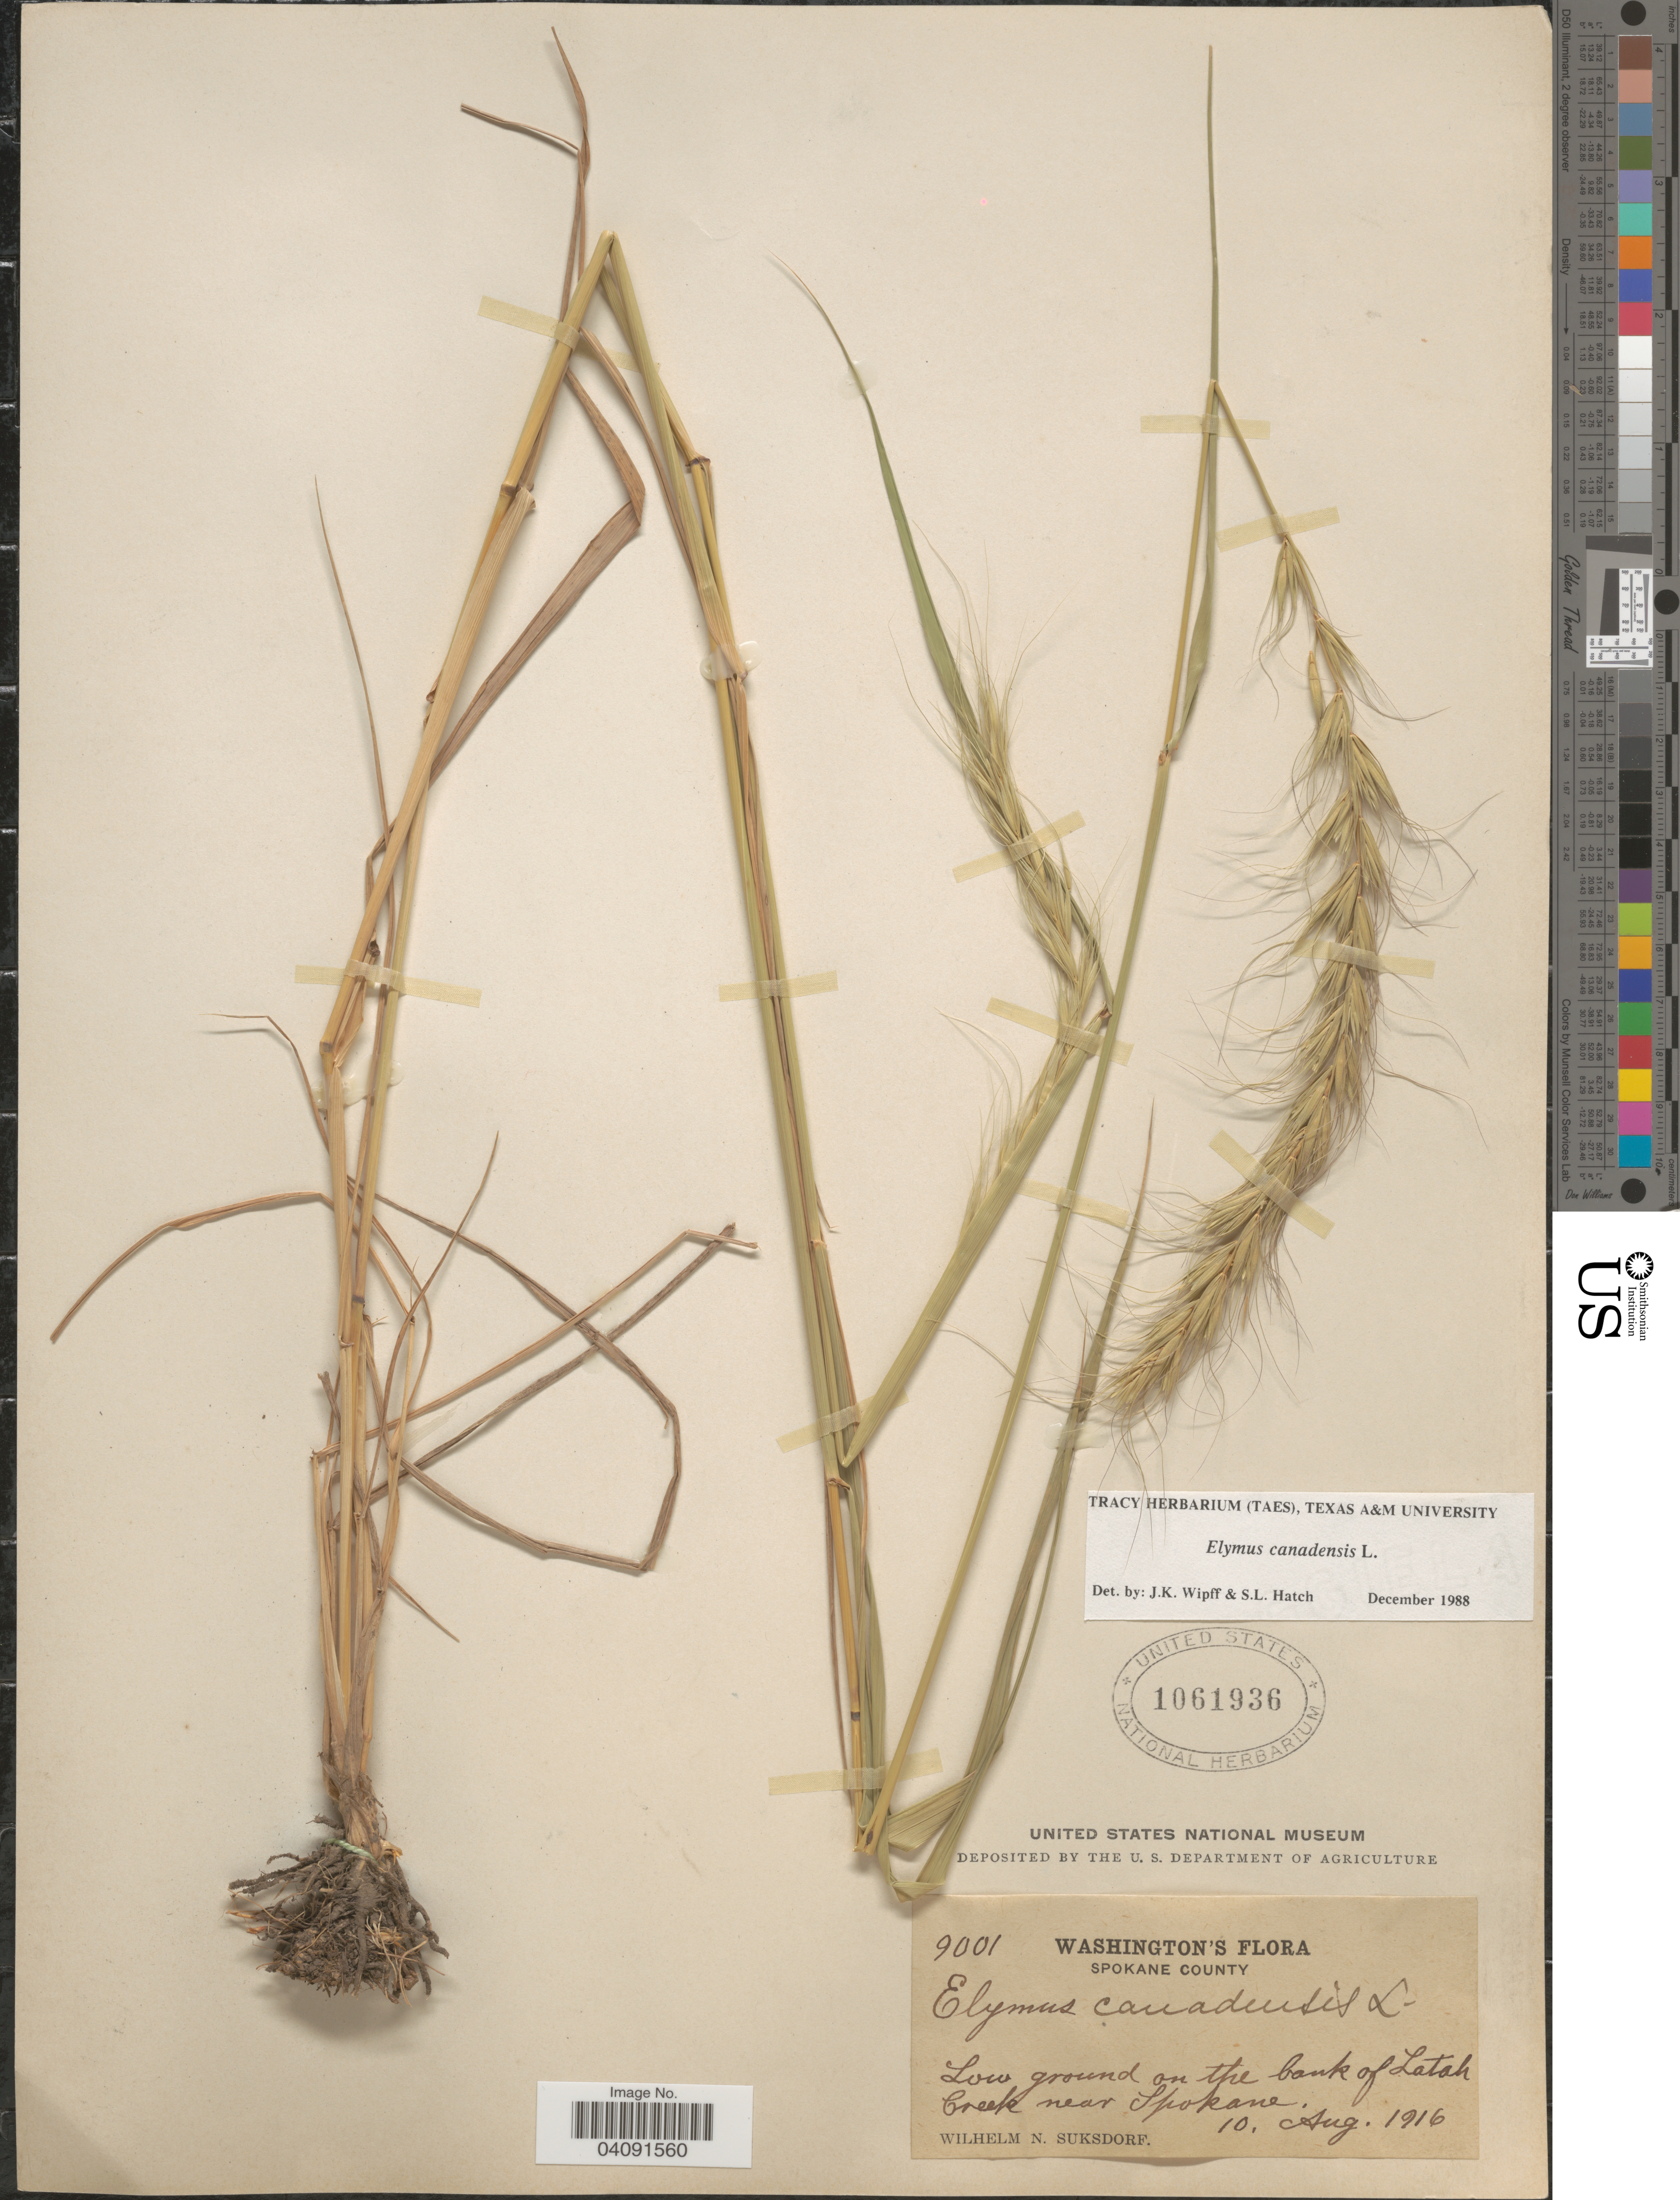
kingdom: Plantae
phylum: Tracheophyta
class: Liliopsida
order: Poales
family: Poaceae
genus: Elymus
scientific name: Elymus canadensis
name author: L.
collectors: W. N. Suksdorf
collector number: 9001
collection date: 1916-08-10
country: United States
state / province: Washington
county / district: Spokane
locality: Spokane County. Low ground on the bank of Latah Creek near Spokane.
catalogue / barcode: US 1061936